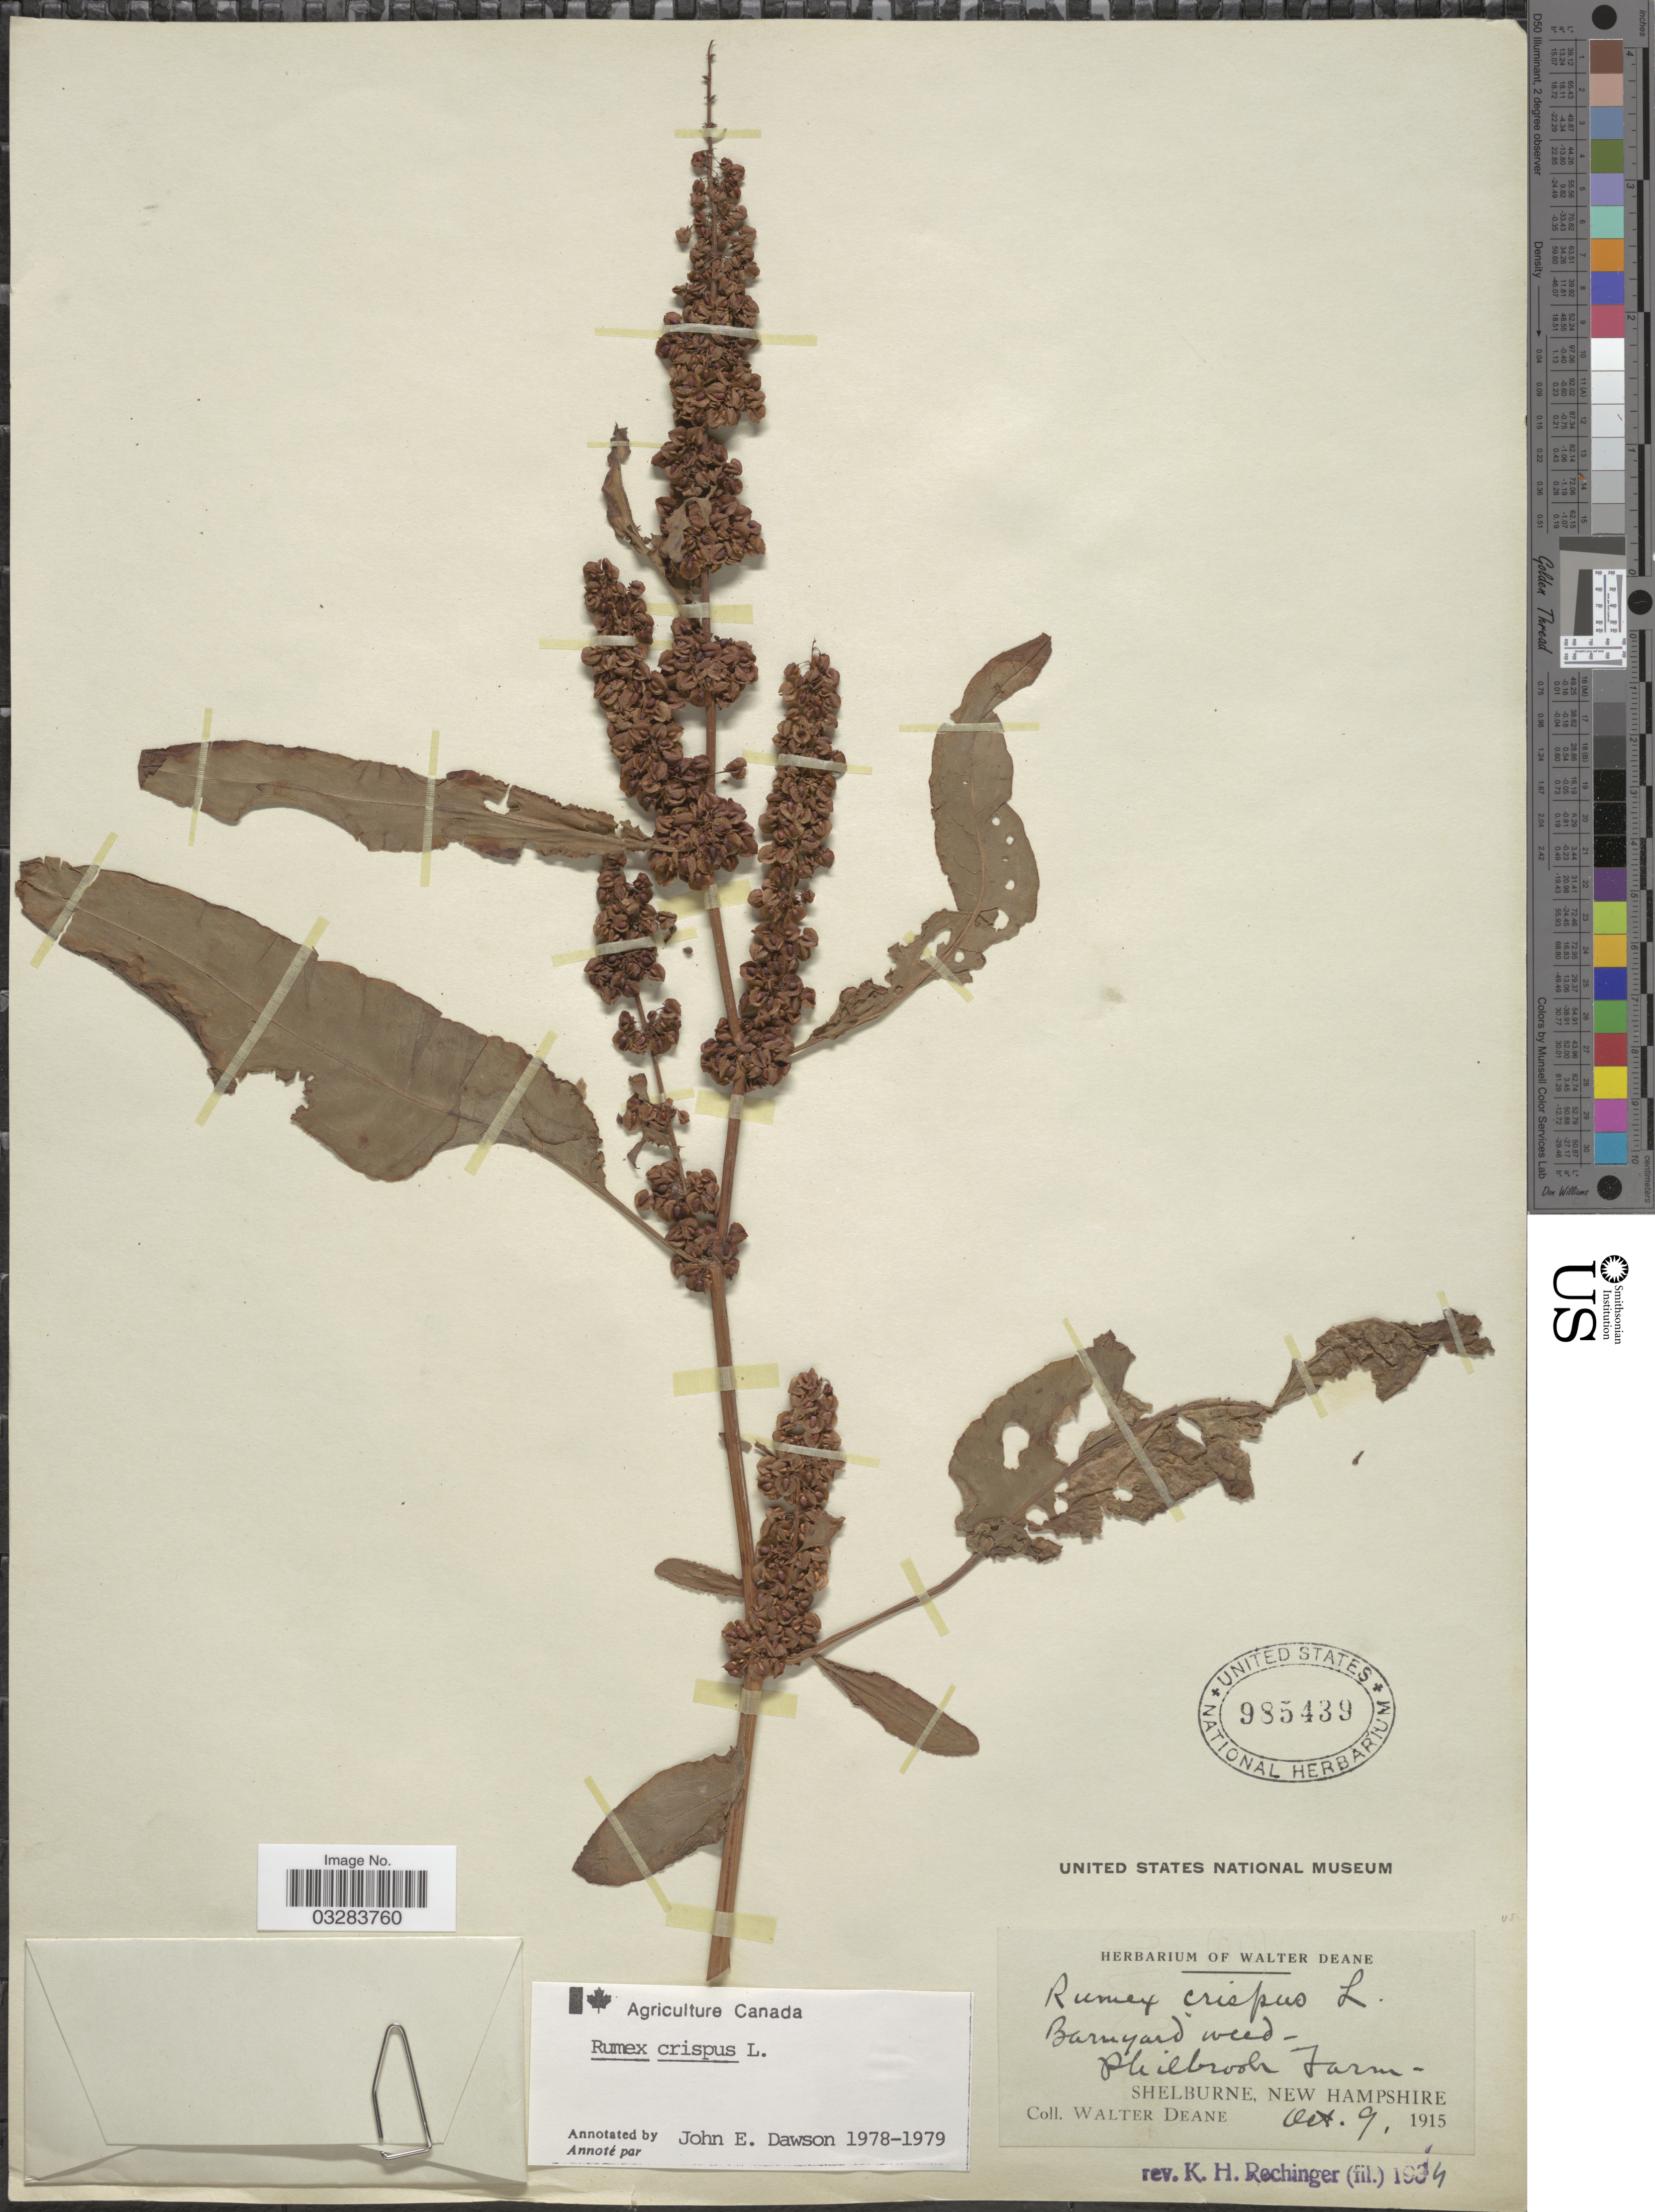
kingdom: Plantae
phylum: Tracheophyta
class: Magnoliopsida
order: Caryophyllales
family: Polygonaceae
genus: Rumex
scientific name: Rumex crispus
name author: L.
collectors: W. Deane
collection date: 1915-10-09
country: United States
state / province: New Hampshire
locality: Barnyard weed - Philbrook Farm, Shelburne.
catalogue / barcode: US 985439